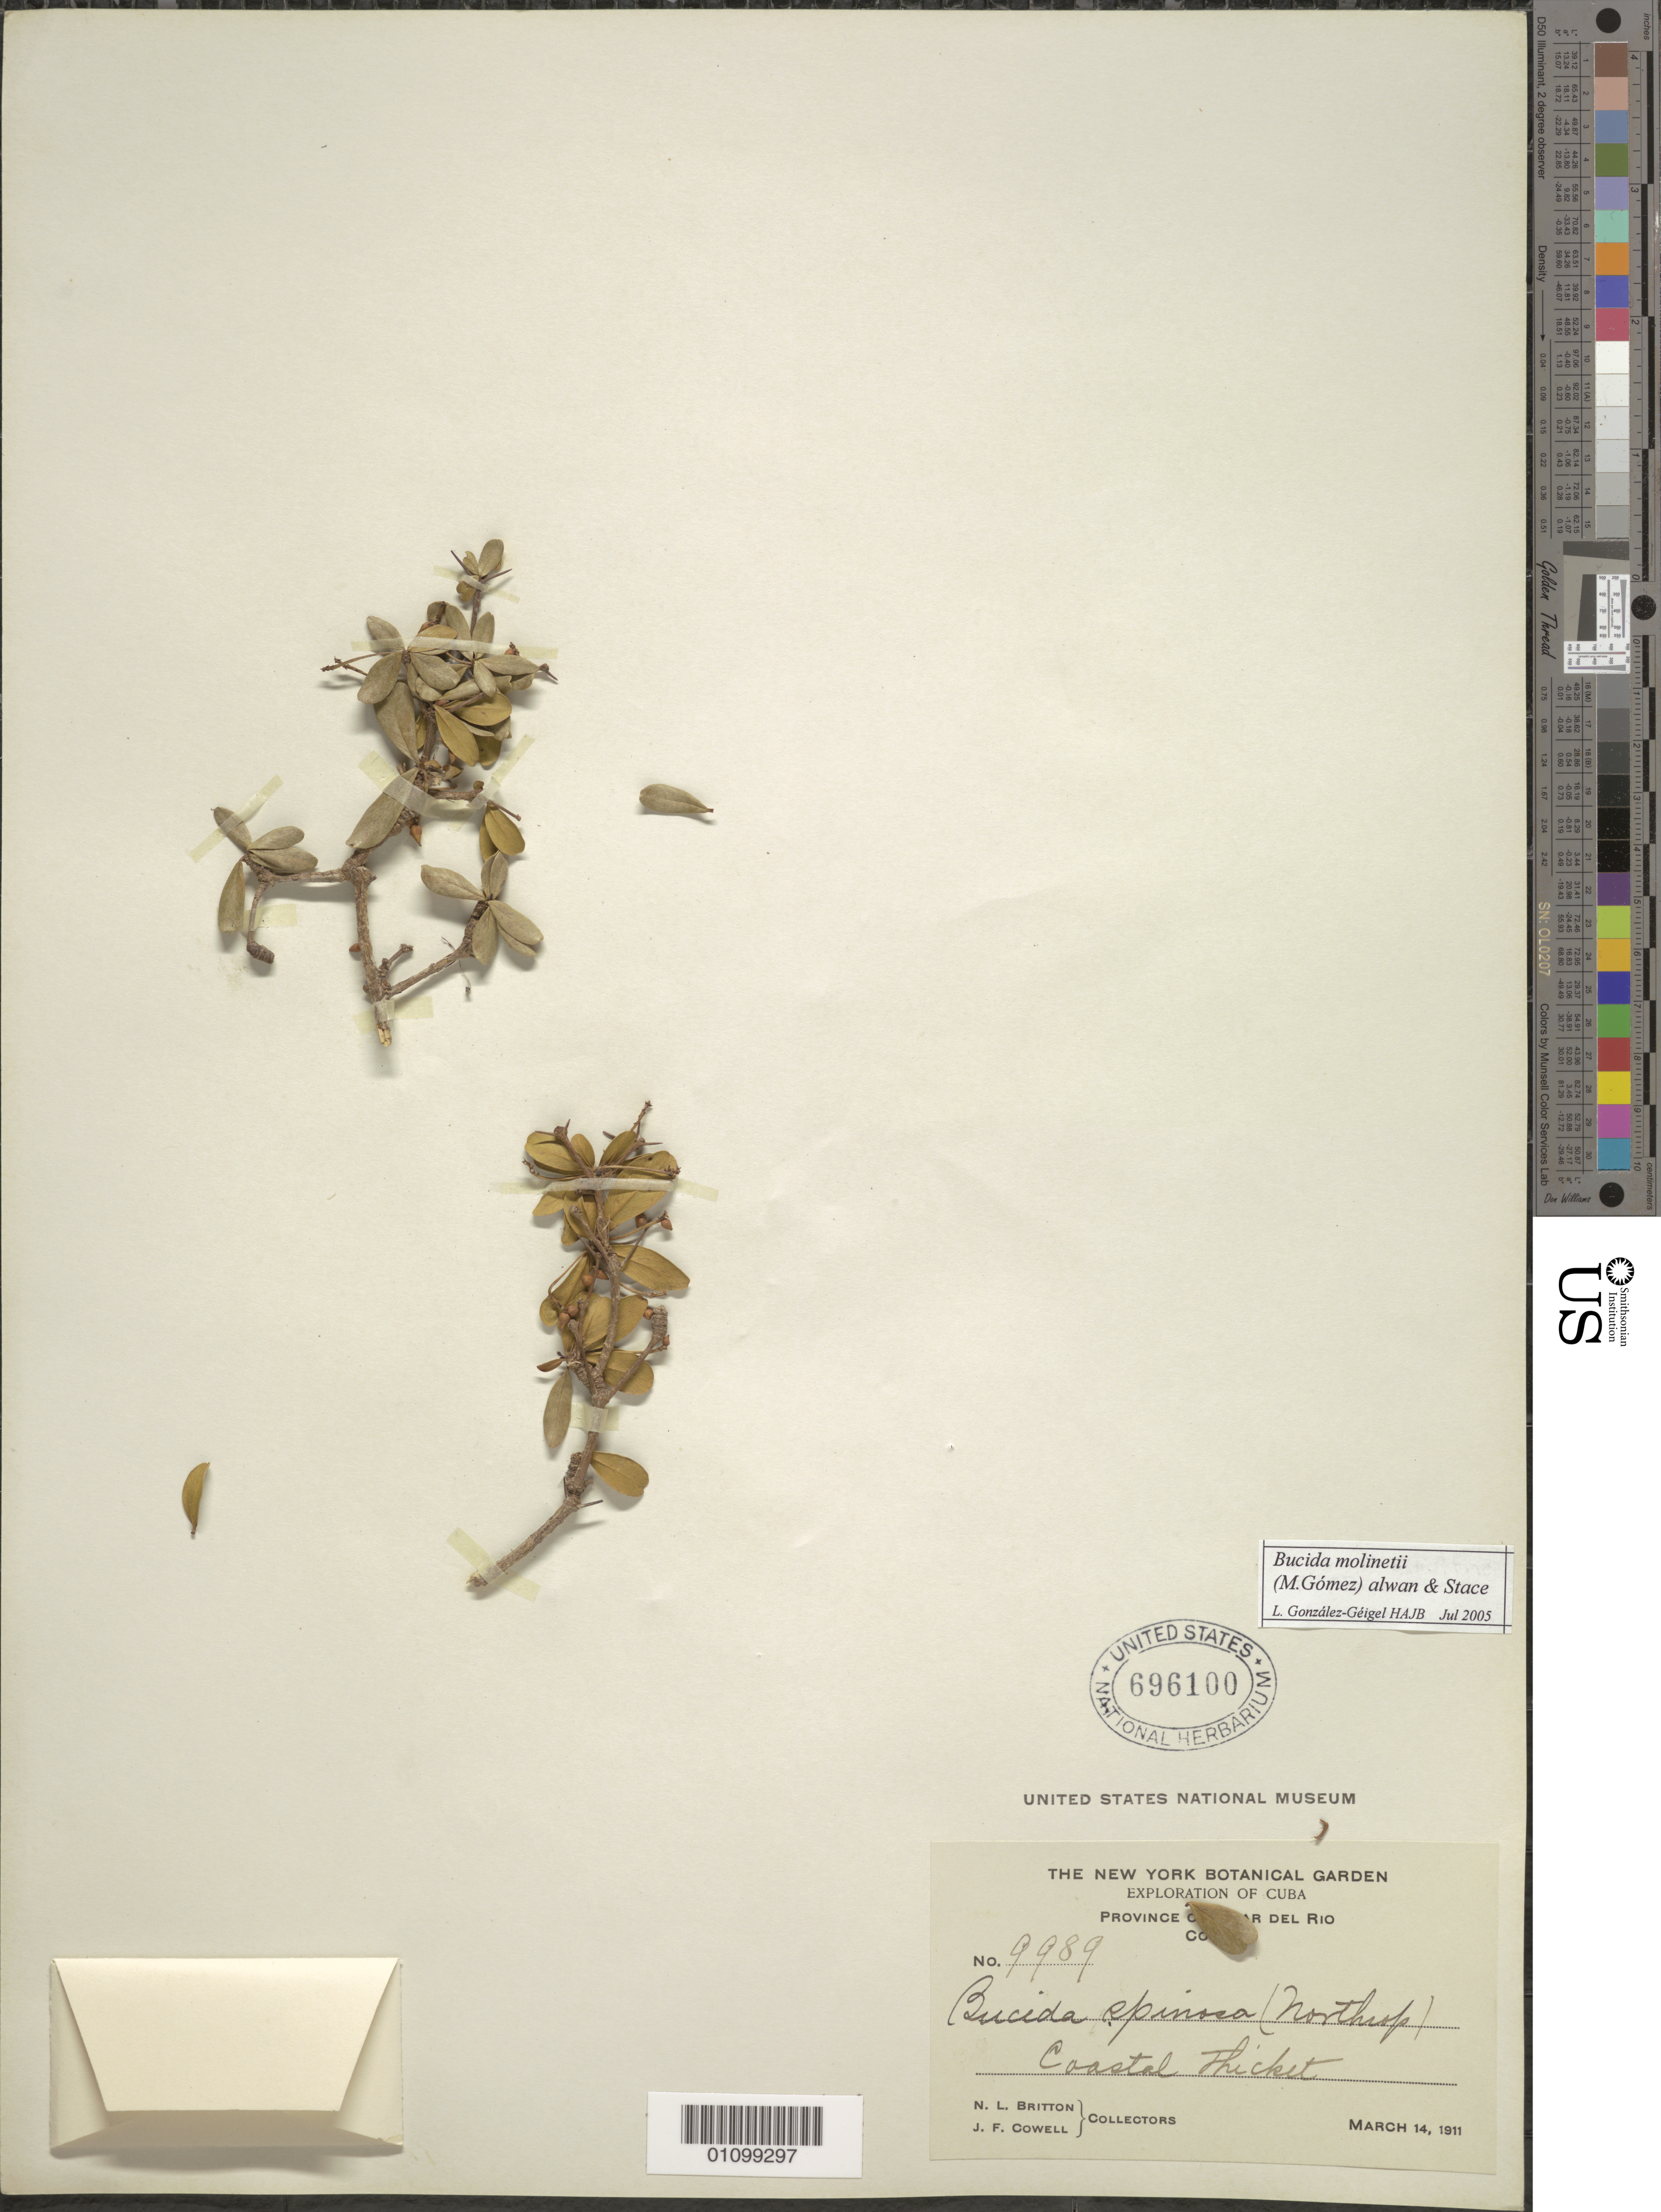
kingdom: Plantae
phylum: Tracheophyta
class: Magnoliopsida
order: Myrtales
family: Combretaceae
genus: Terminalia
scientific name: Terminalia molinetii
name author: M. Gómez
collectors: N. Britton & J. F. Cowell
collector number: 9989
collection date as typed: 14 Mar 1911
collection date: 1911-03-14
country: Cuba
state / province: Pinar del Rio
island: Cuba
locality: Cortes Coastal thicket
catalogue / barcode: US 696100